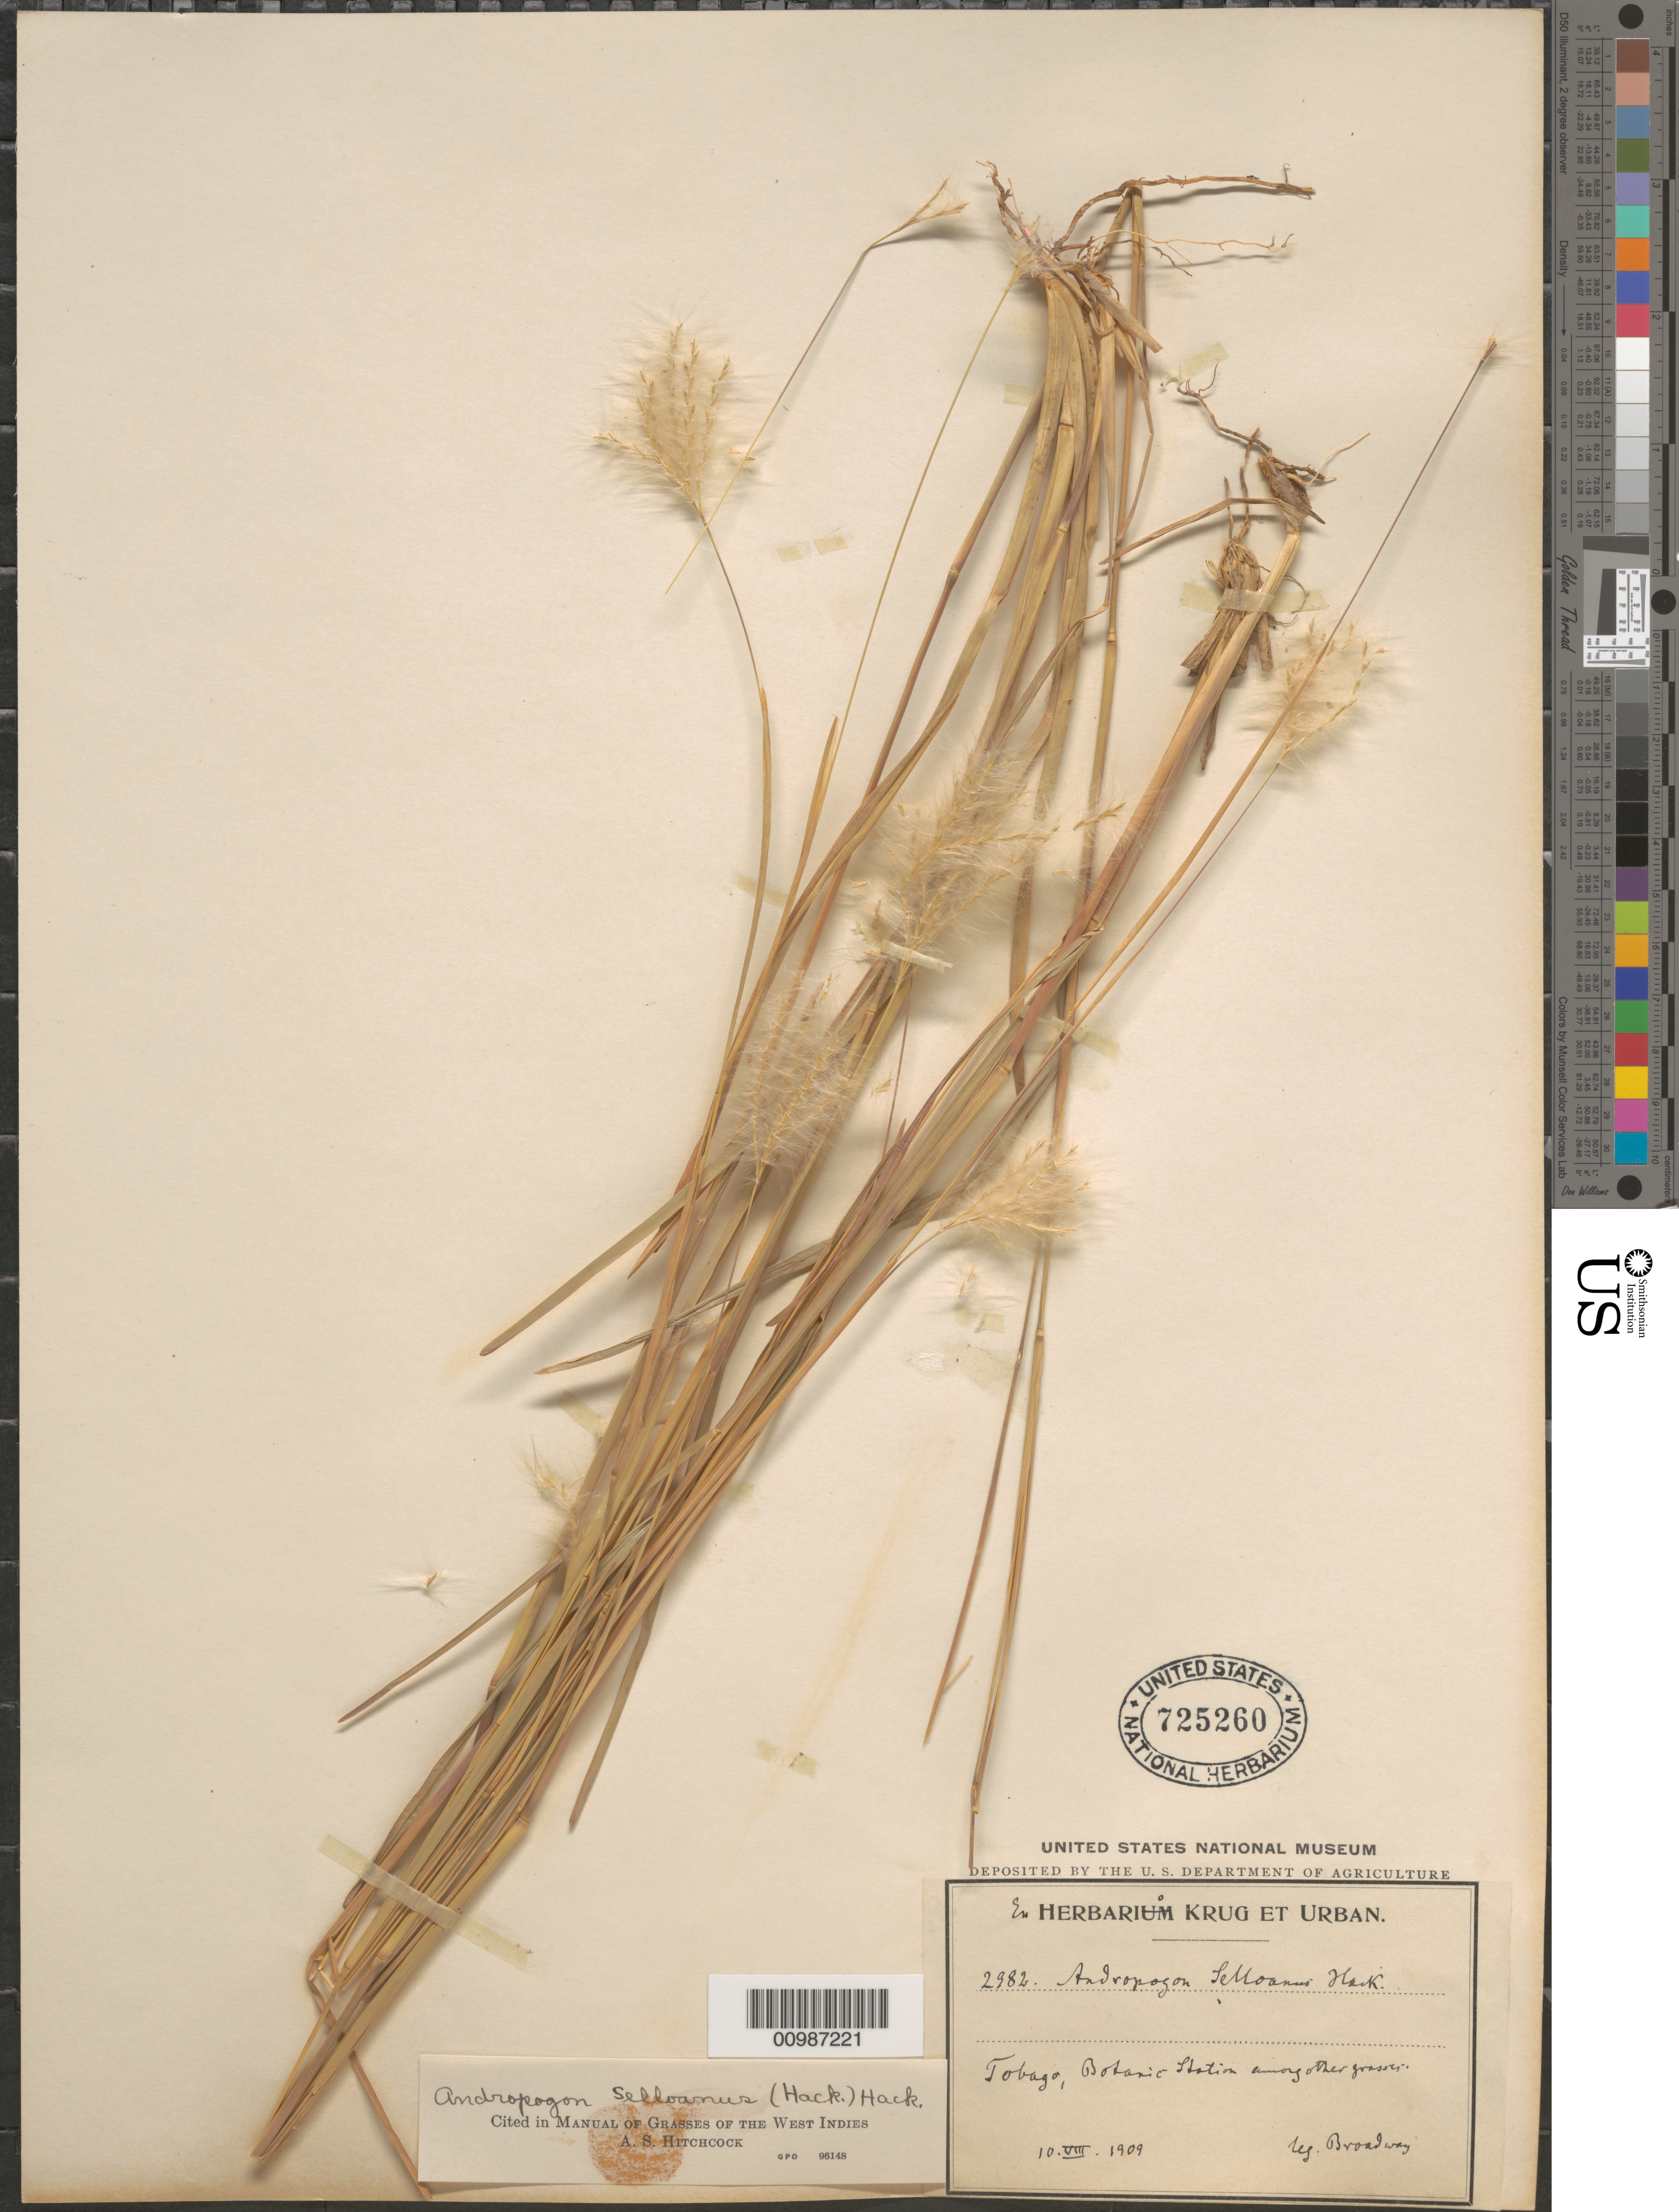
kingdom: Plantae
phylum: Tracheophyta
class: Liliopsida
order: Poales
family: Poaceae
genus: Andropogon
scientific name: Andropogon selloanus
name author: (Hack.) Hack.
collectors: W. E. Broadway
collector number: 2982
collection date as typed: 10 Aug 1909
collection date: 1909-08-10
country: Trinidad and Tobago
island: Tobago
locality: Scarborough, Botanic Station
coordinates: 0 N, 0 E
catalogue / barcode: US 725260